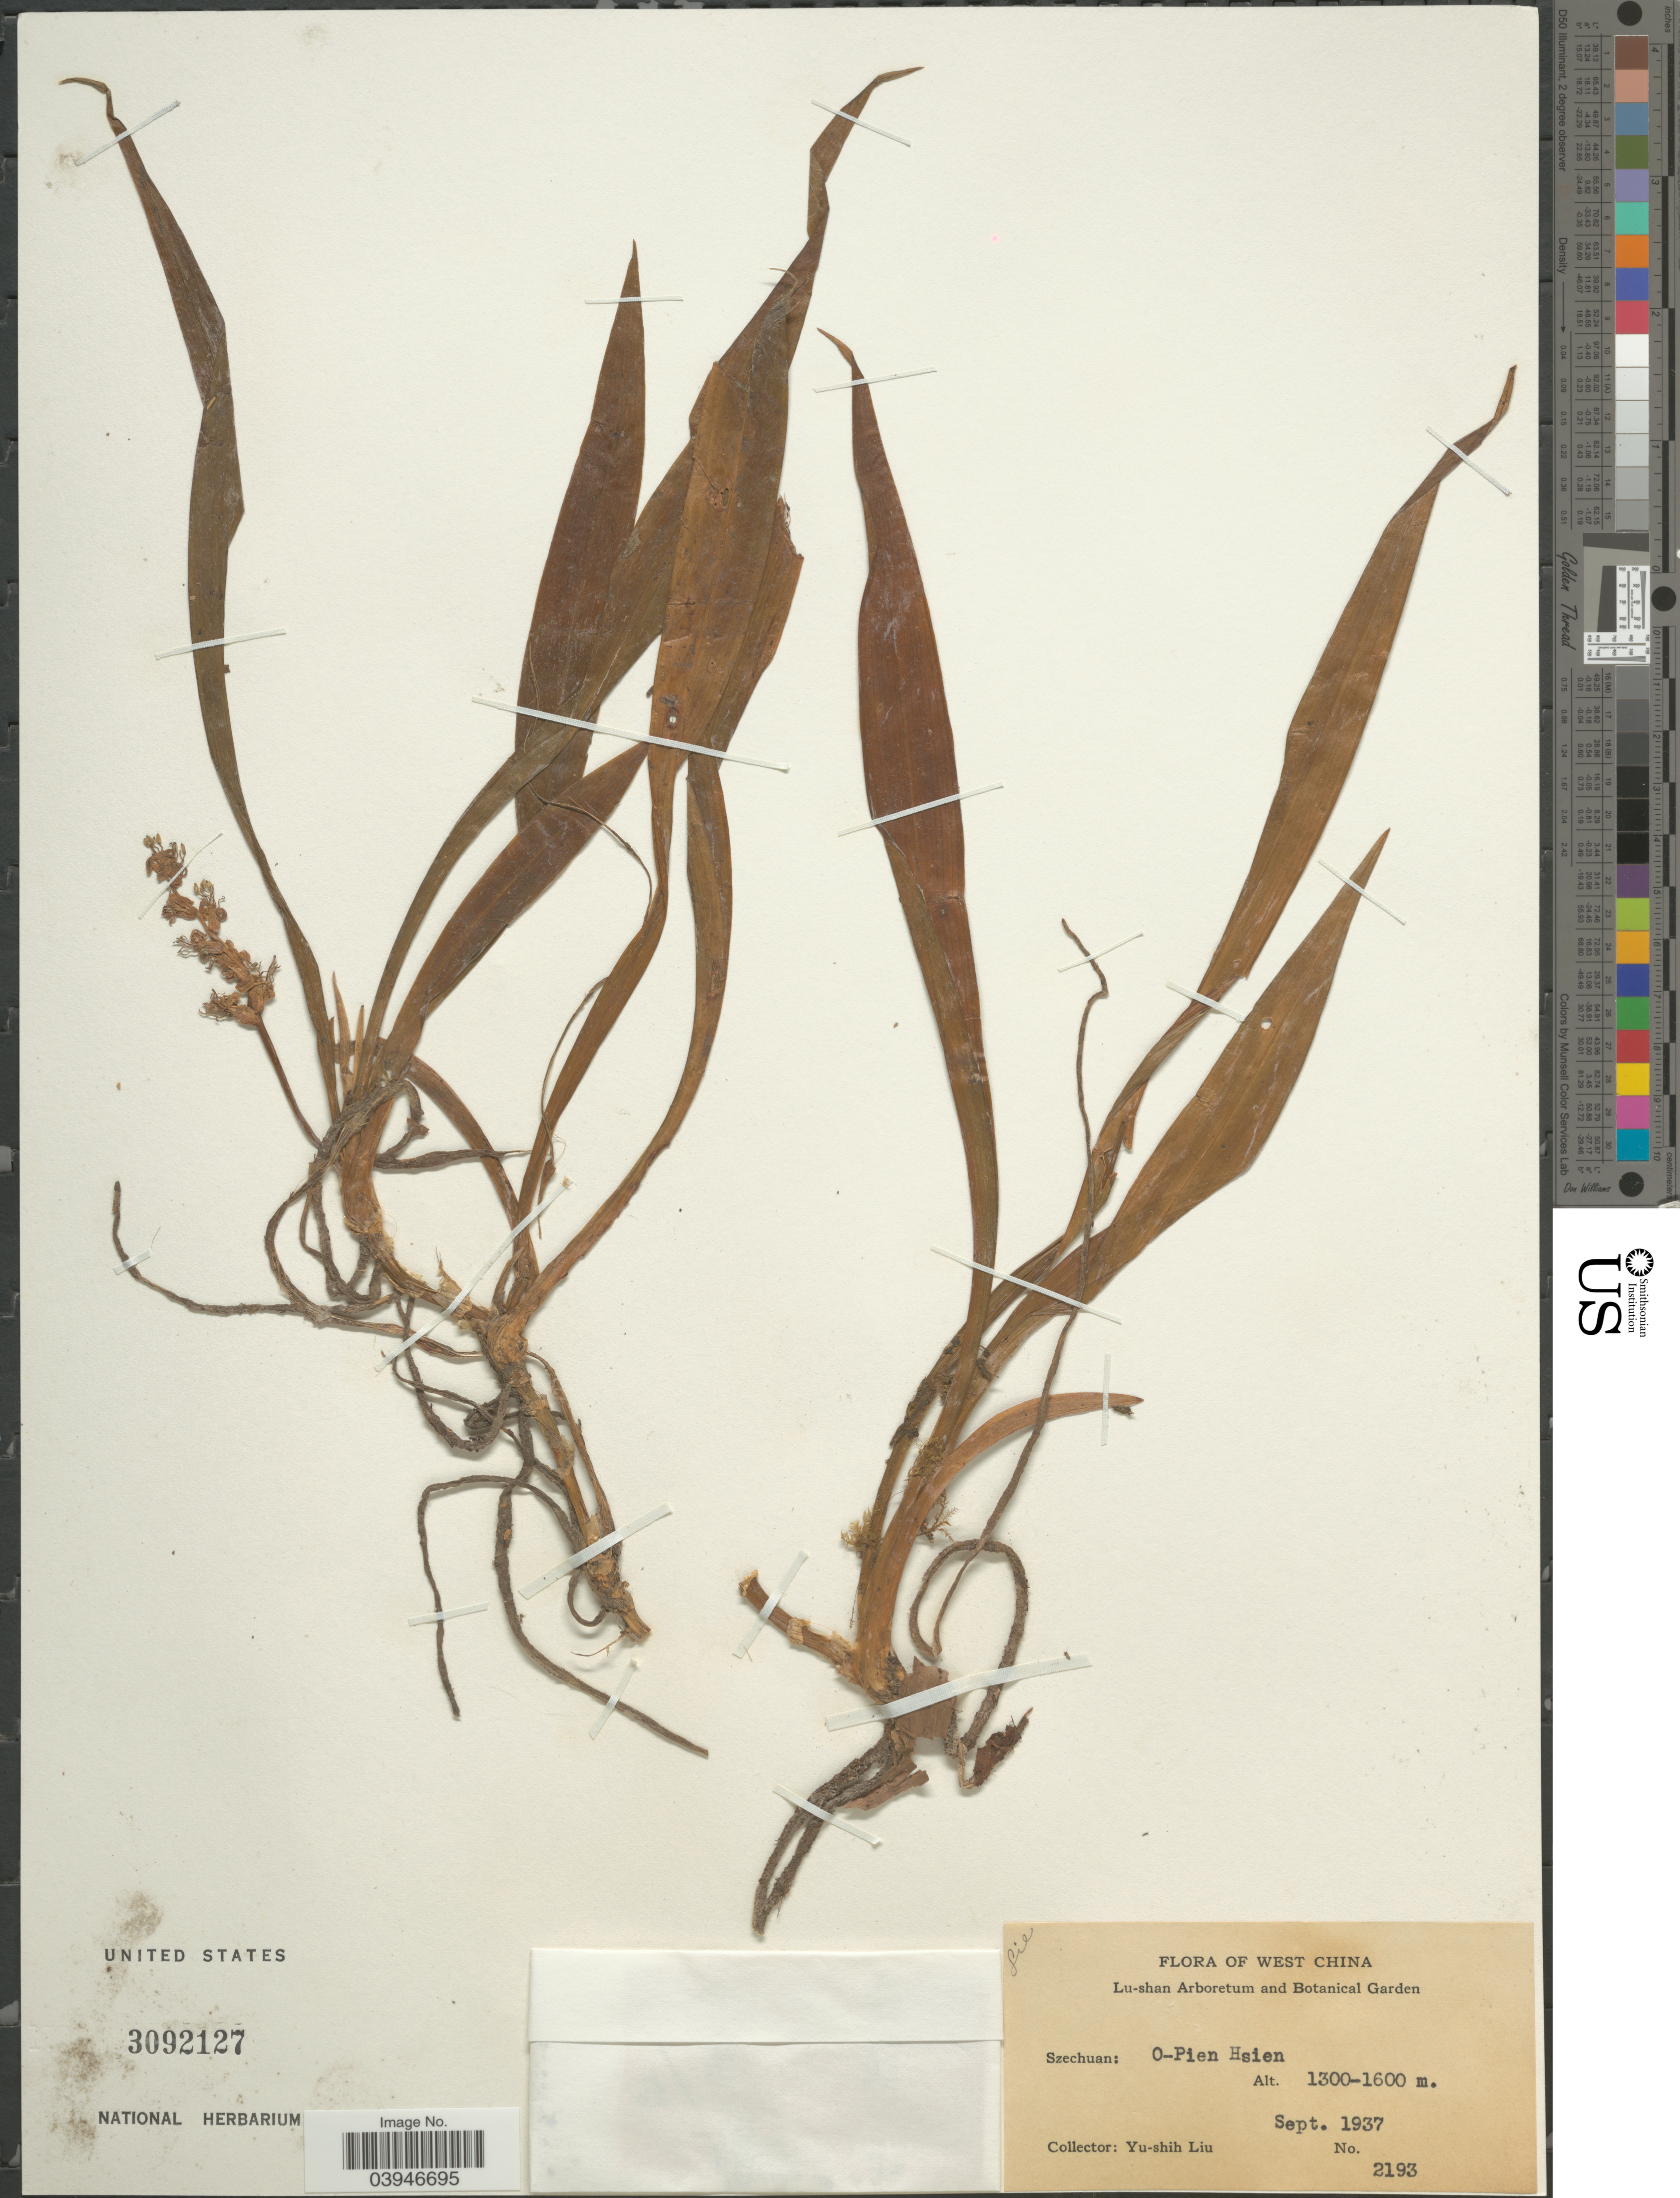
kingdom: Plantae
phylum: Tracheophyta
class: Liliopsida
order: Liliales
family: Liliaceae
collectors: Y.-S. Liu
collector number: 2193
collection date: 1937-09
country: China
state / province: Sichuan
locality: West China. Szechuan: O-Pien Hsien.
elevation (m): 1300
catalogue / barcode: US 3092127